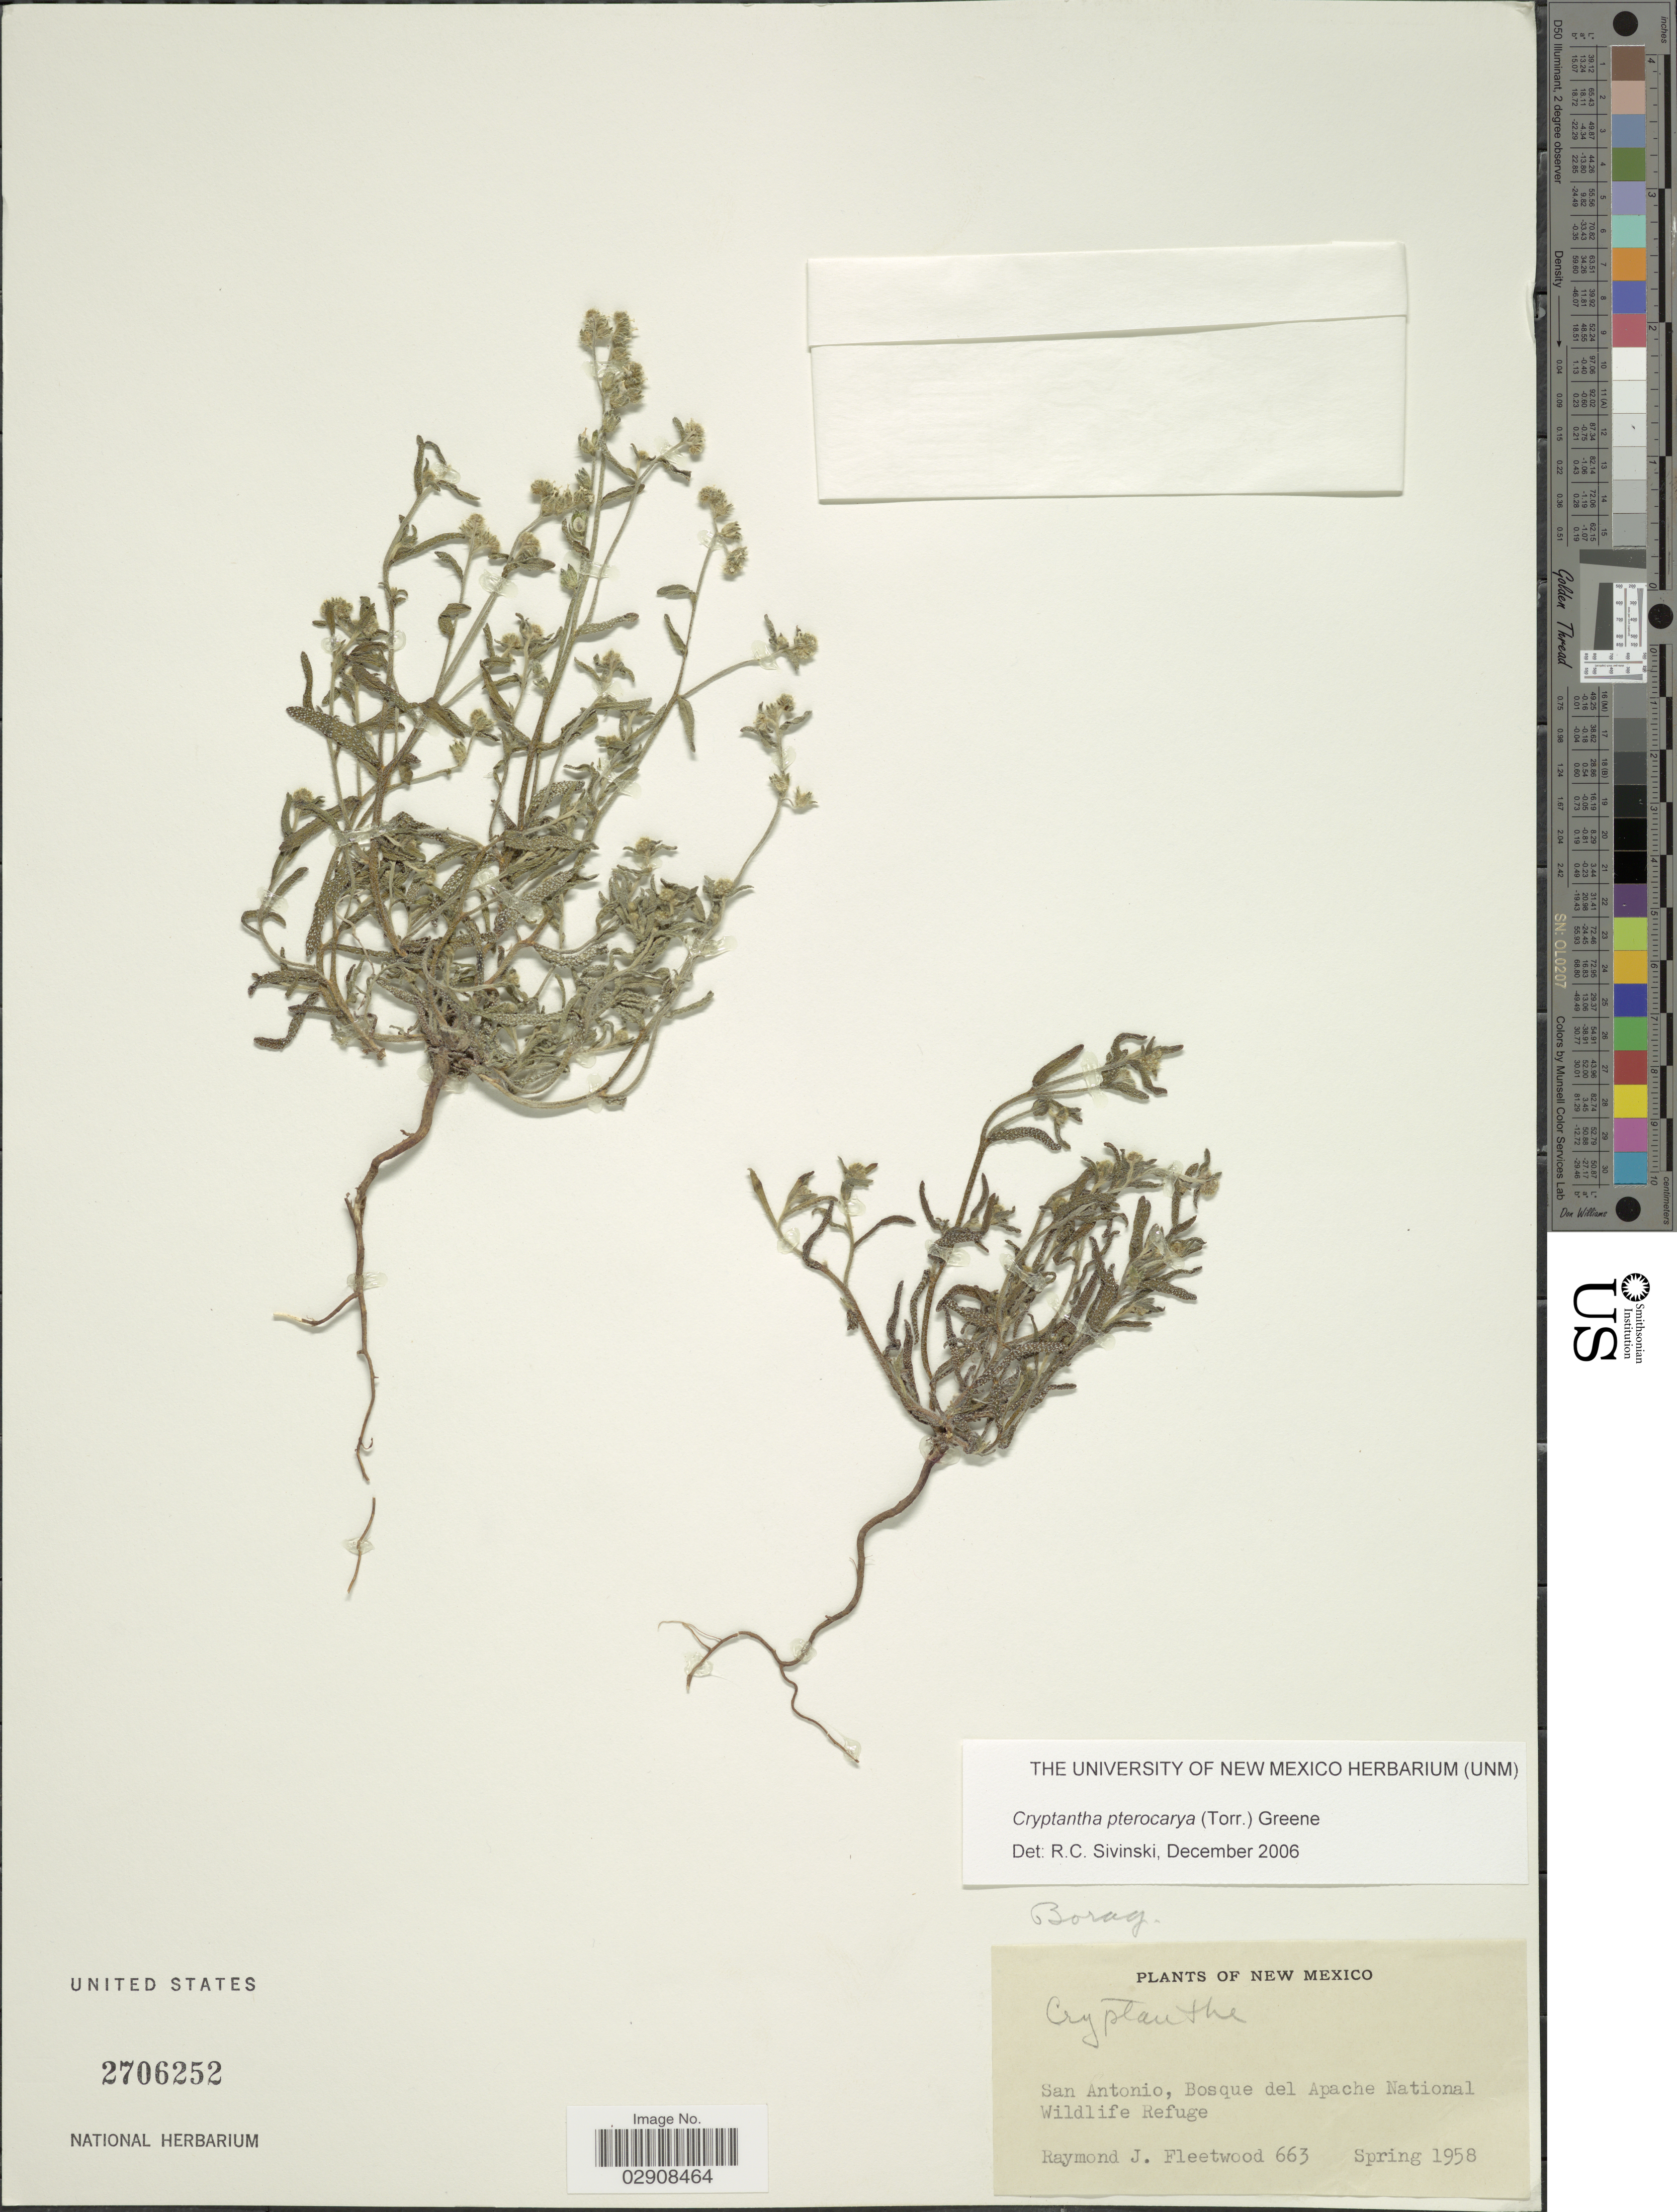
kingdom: Plantae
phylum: Tracheophyta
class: Magnoliopsida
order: Boraginales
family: Boraginaceae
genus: Cryptantha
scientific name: Cryptantha pterocarya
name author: (Torr.) Greene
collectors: R. J. Fleetwood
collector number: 663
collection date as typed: Spring 1958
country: United States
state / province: New Mexico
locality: San Antonio, Bosque del Apache National Wildlife Refuge.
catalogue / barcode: US 2706252